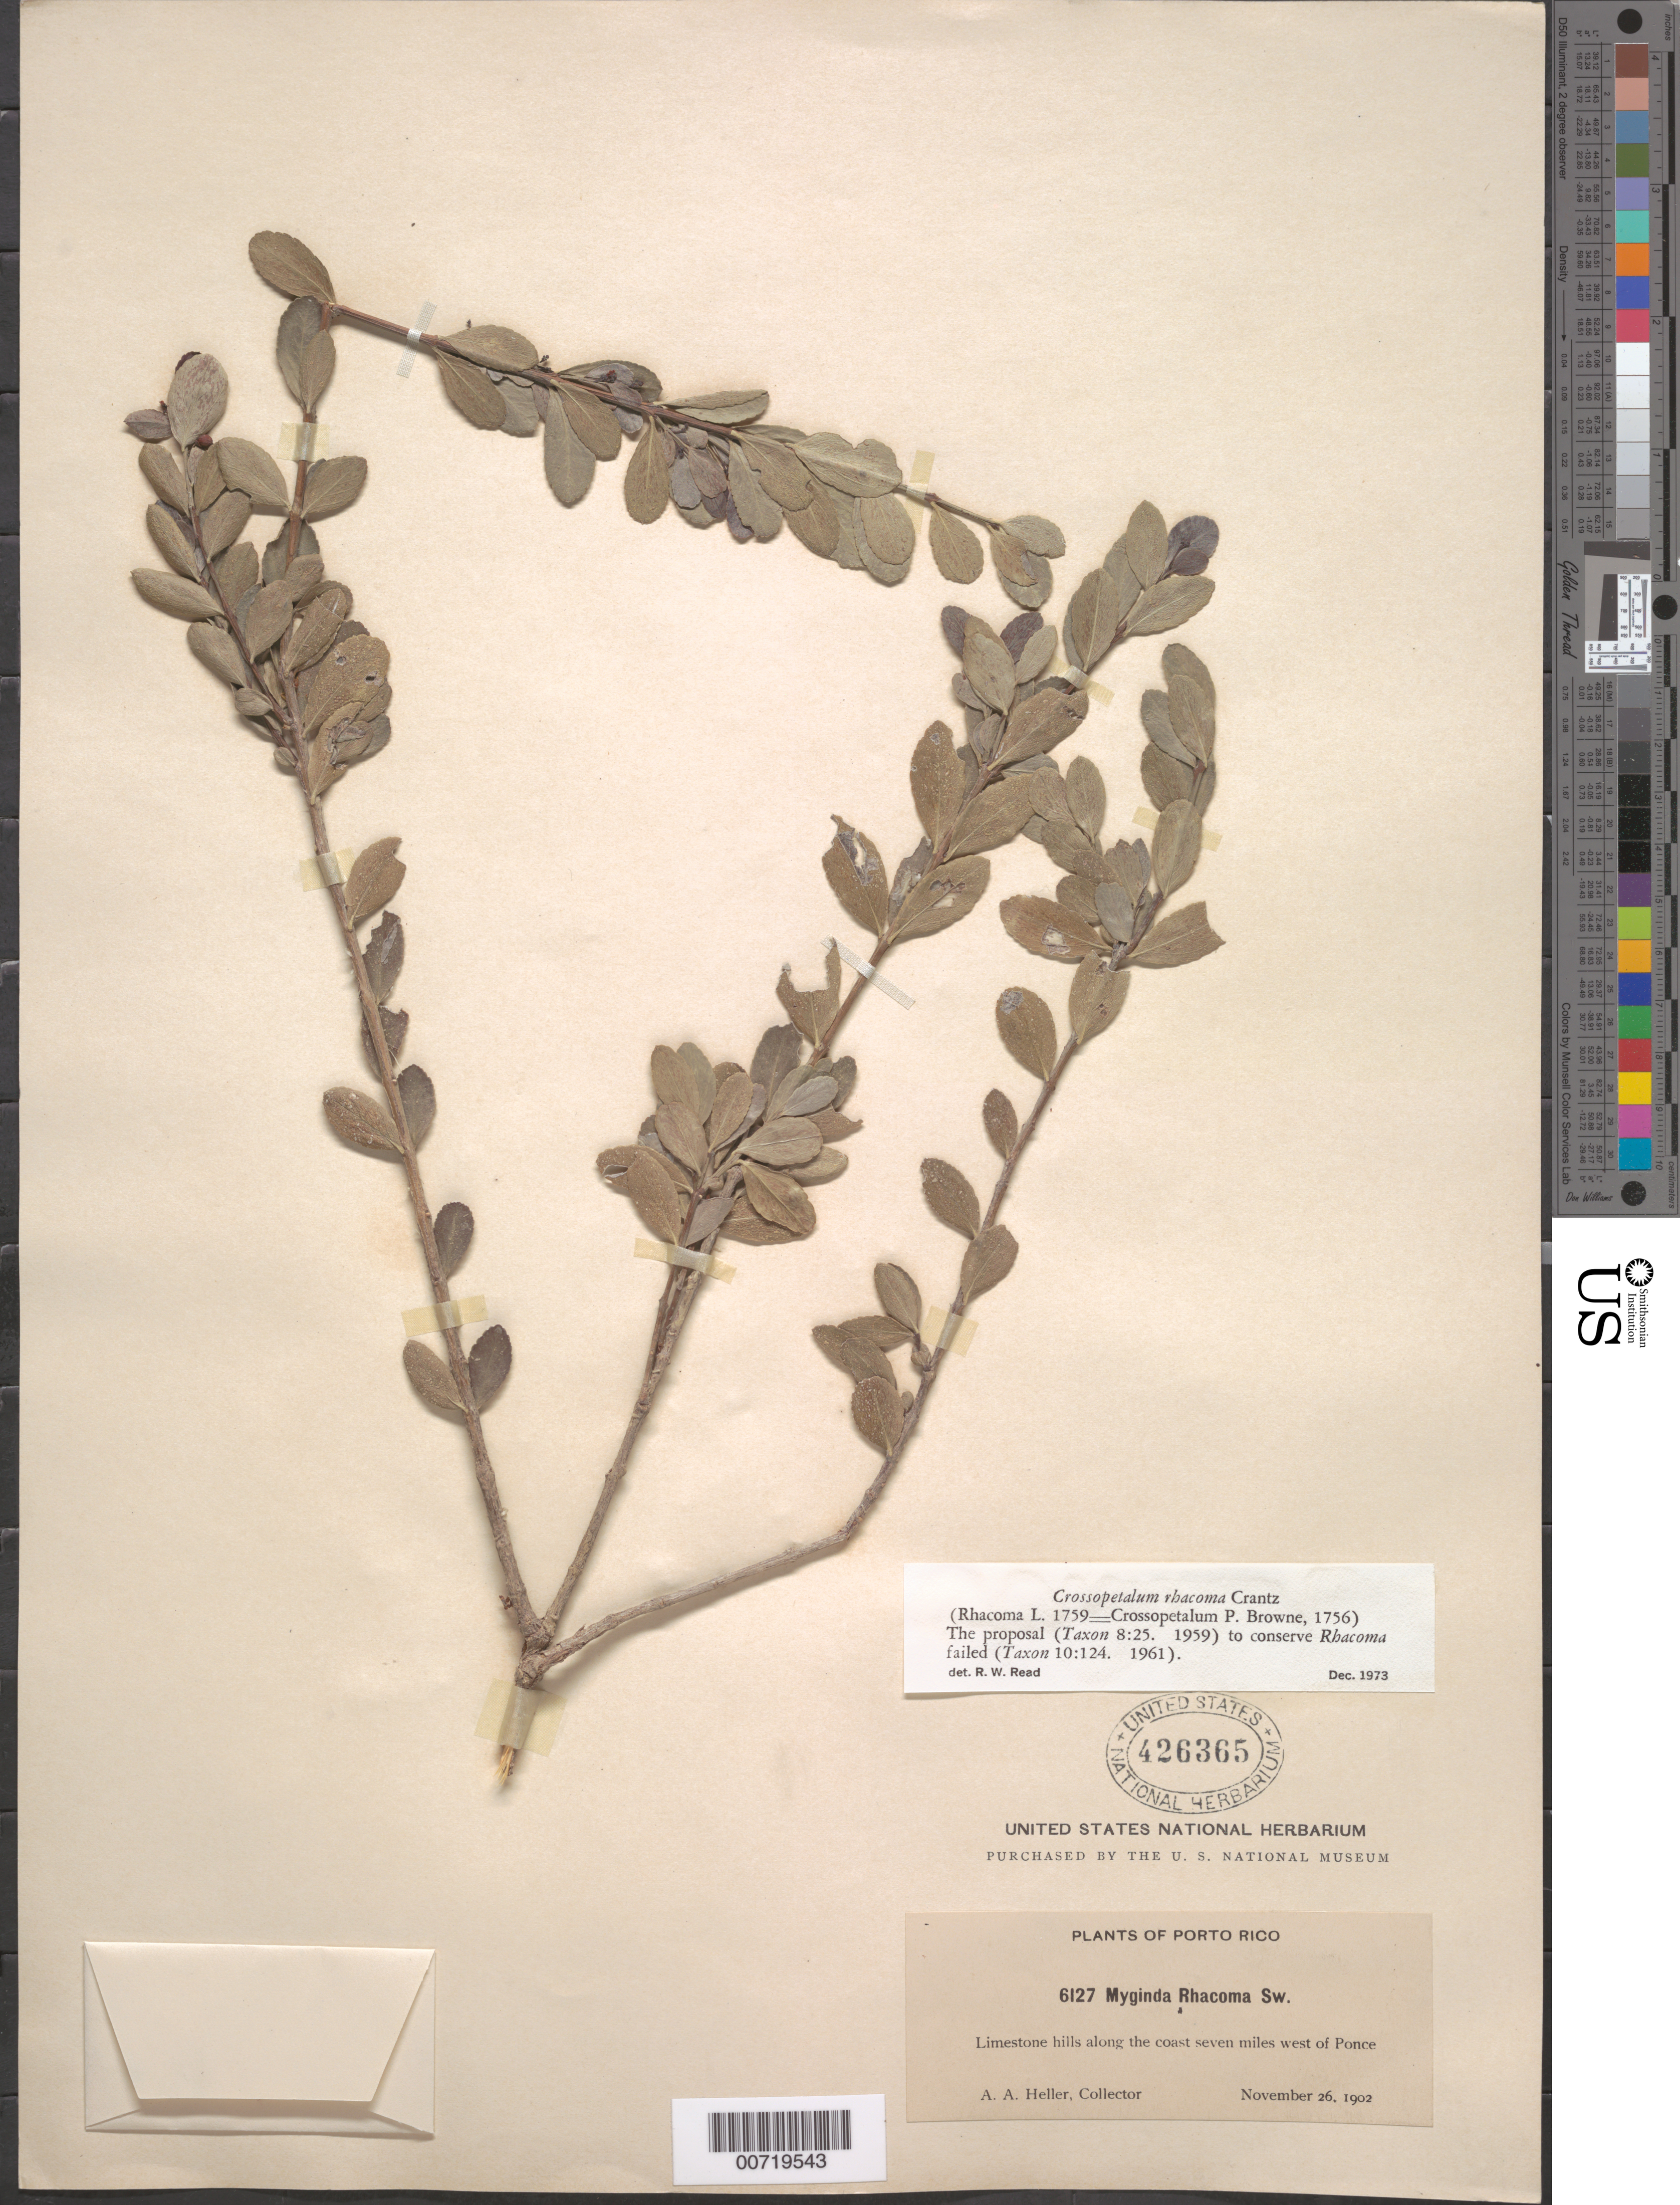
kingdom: Plantae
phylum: Tracheophyta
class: Magnoliopsida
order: Celastrales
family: Celastraceae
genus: Crossopetalum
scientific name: Crossopetalum rhacoma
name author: Crantz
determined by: Read, Robert W., (US), NMNH (UNITED STATES)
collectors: A. A. Heller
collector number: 6127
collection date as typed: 26 Nov 1902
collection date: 1902-11-26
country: Puerto Rico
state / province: Ponce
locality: Ponce, along coast 7 mi W of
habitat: Limestone hills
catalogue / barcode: US 426365